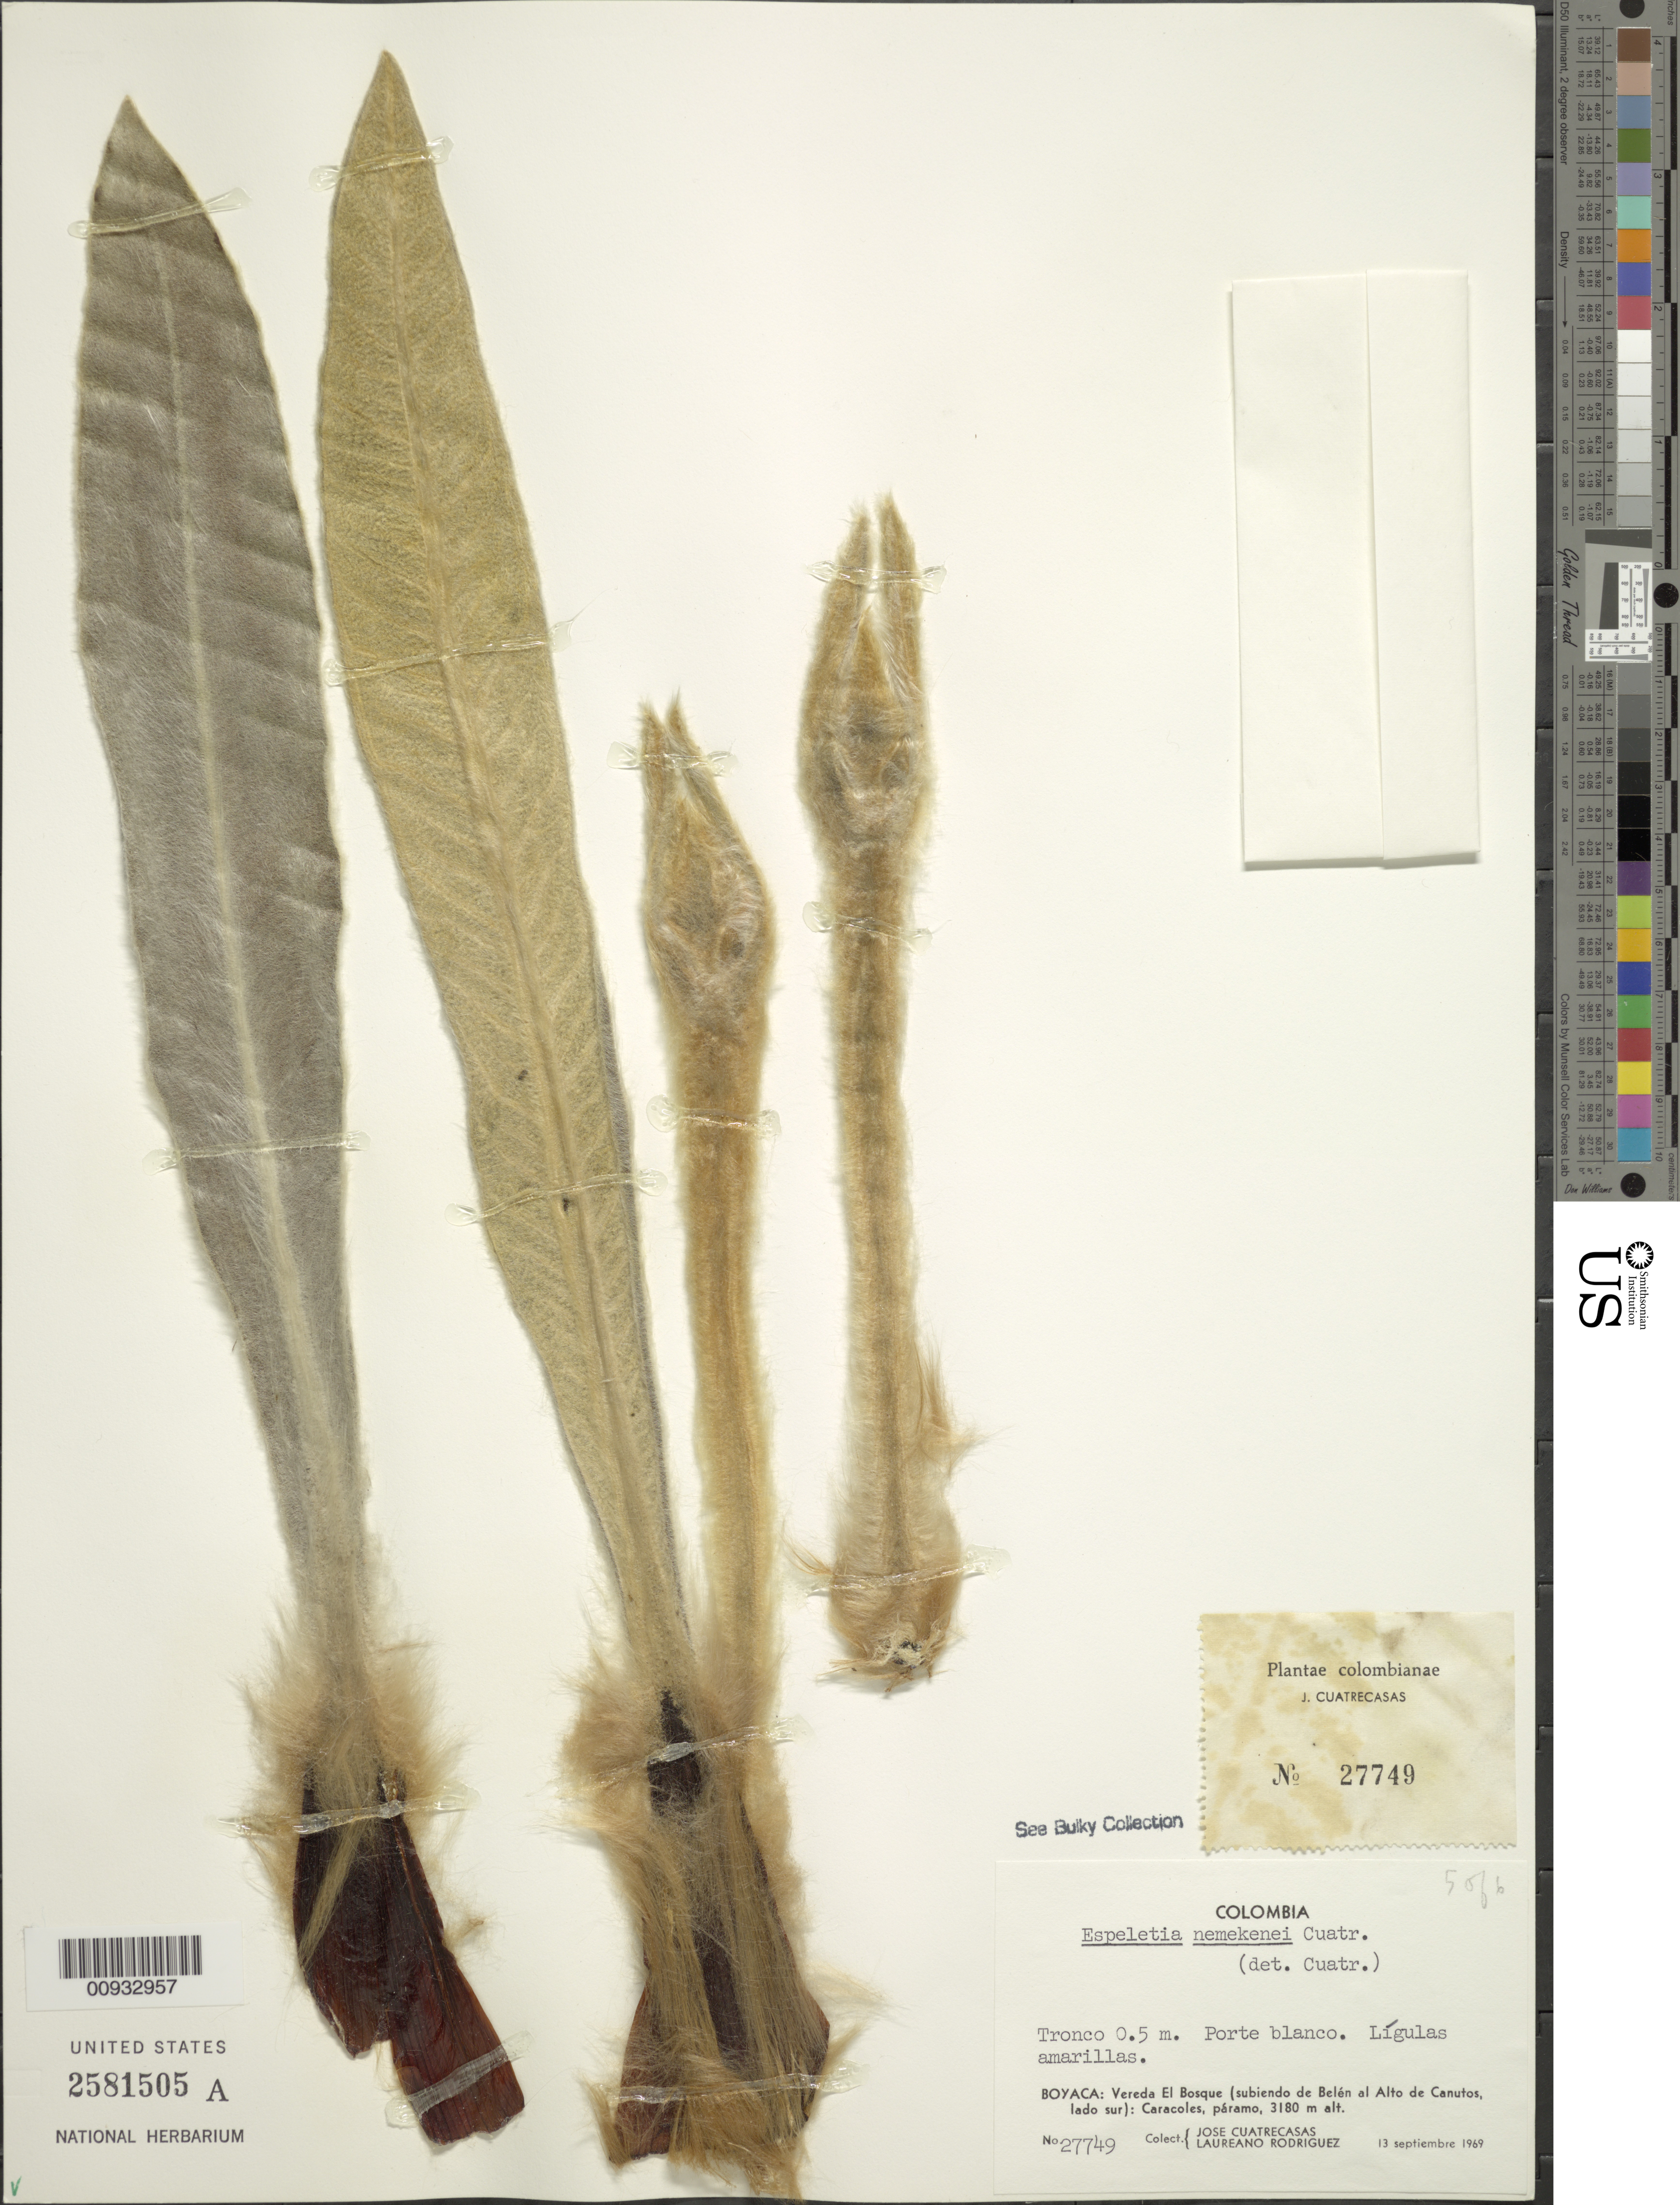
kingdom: Plantae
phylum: Tracheophyta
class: Magnoliopsida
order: Asterales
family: Asteraceae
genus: Espeletia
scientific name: Espeletia nemekenei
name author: Cuatrec.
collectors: J. Cuatrecasas & L. Rodriguez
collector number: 27749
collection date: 1969-09-13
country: Colombia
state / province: Boyacá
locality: Vereda El Bosque (subiendo de Belen al Alto de Canutos, lado sur), Caracoles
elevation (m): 3180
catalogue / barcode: US 2581505A